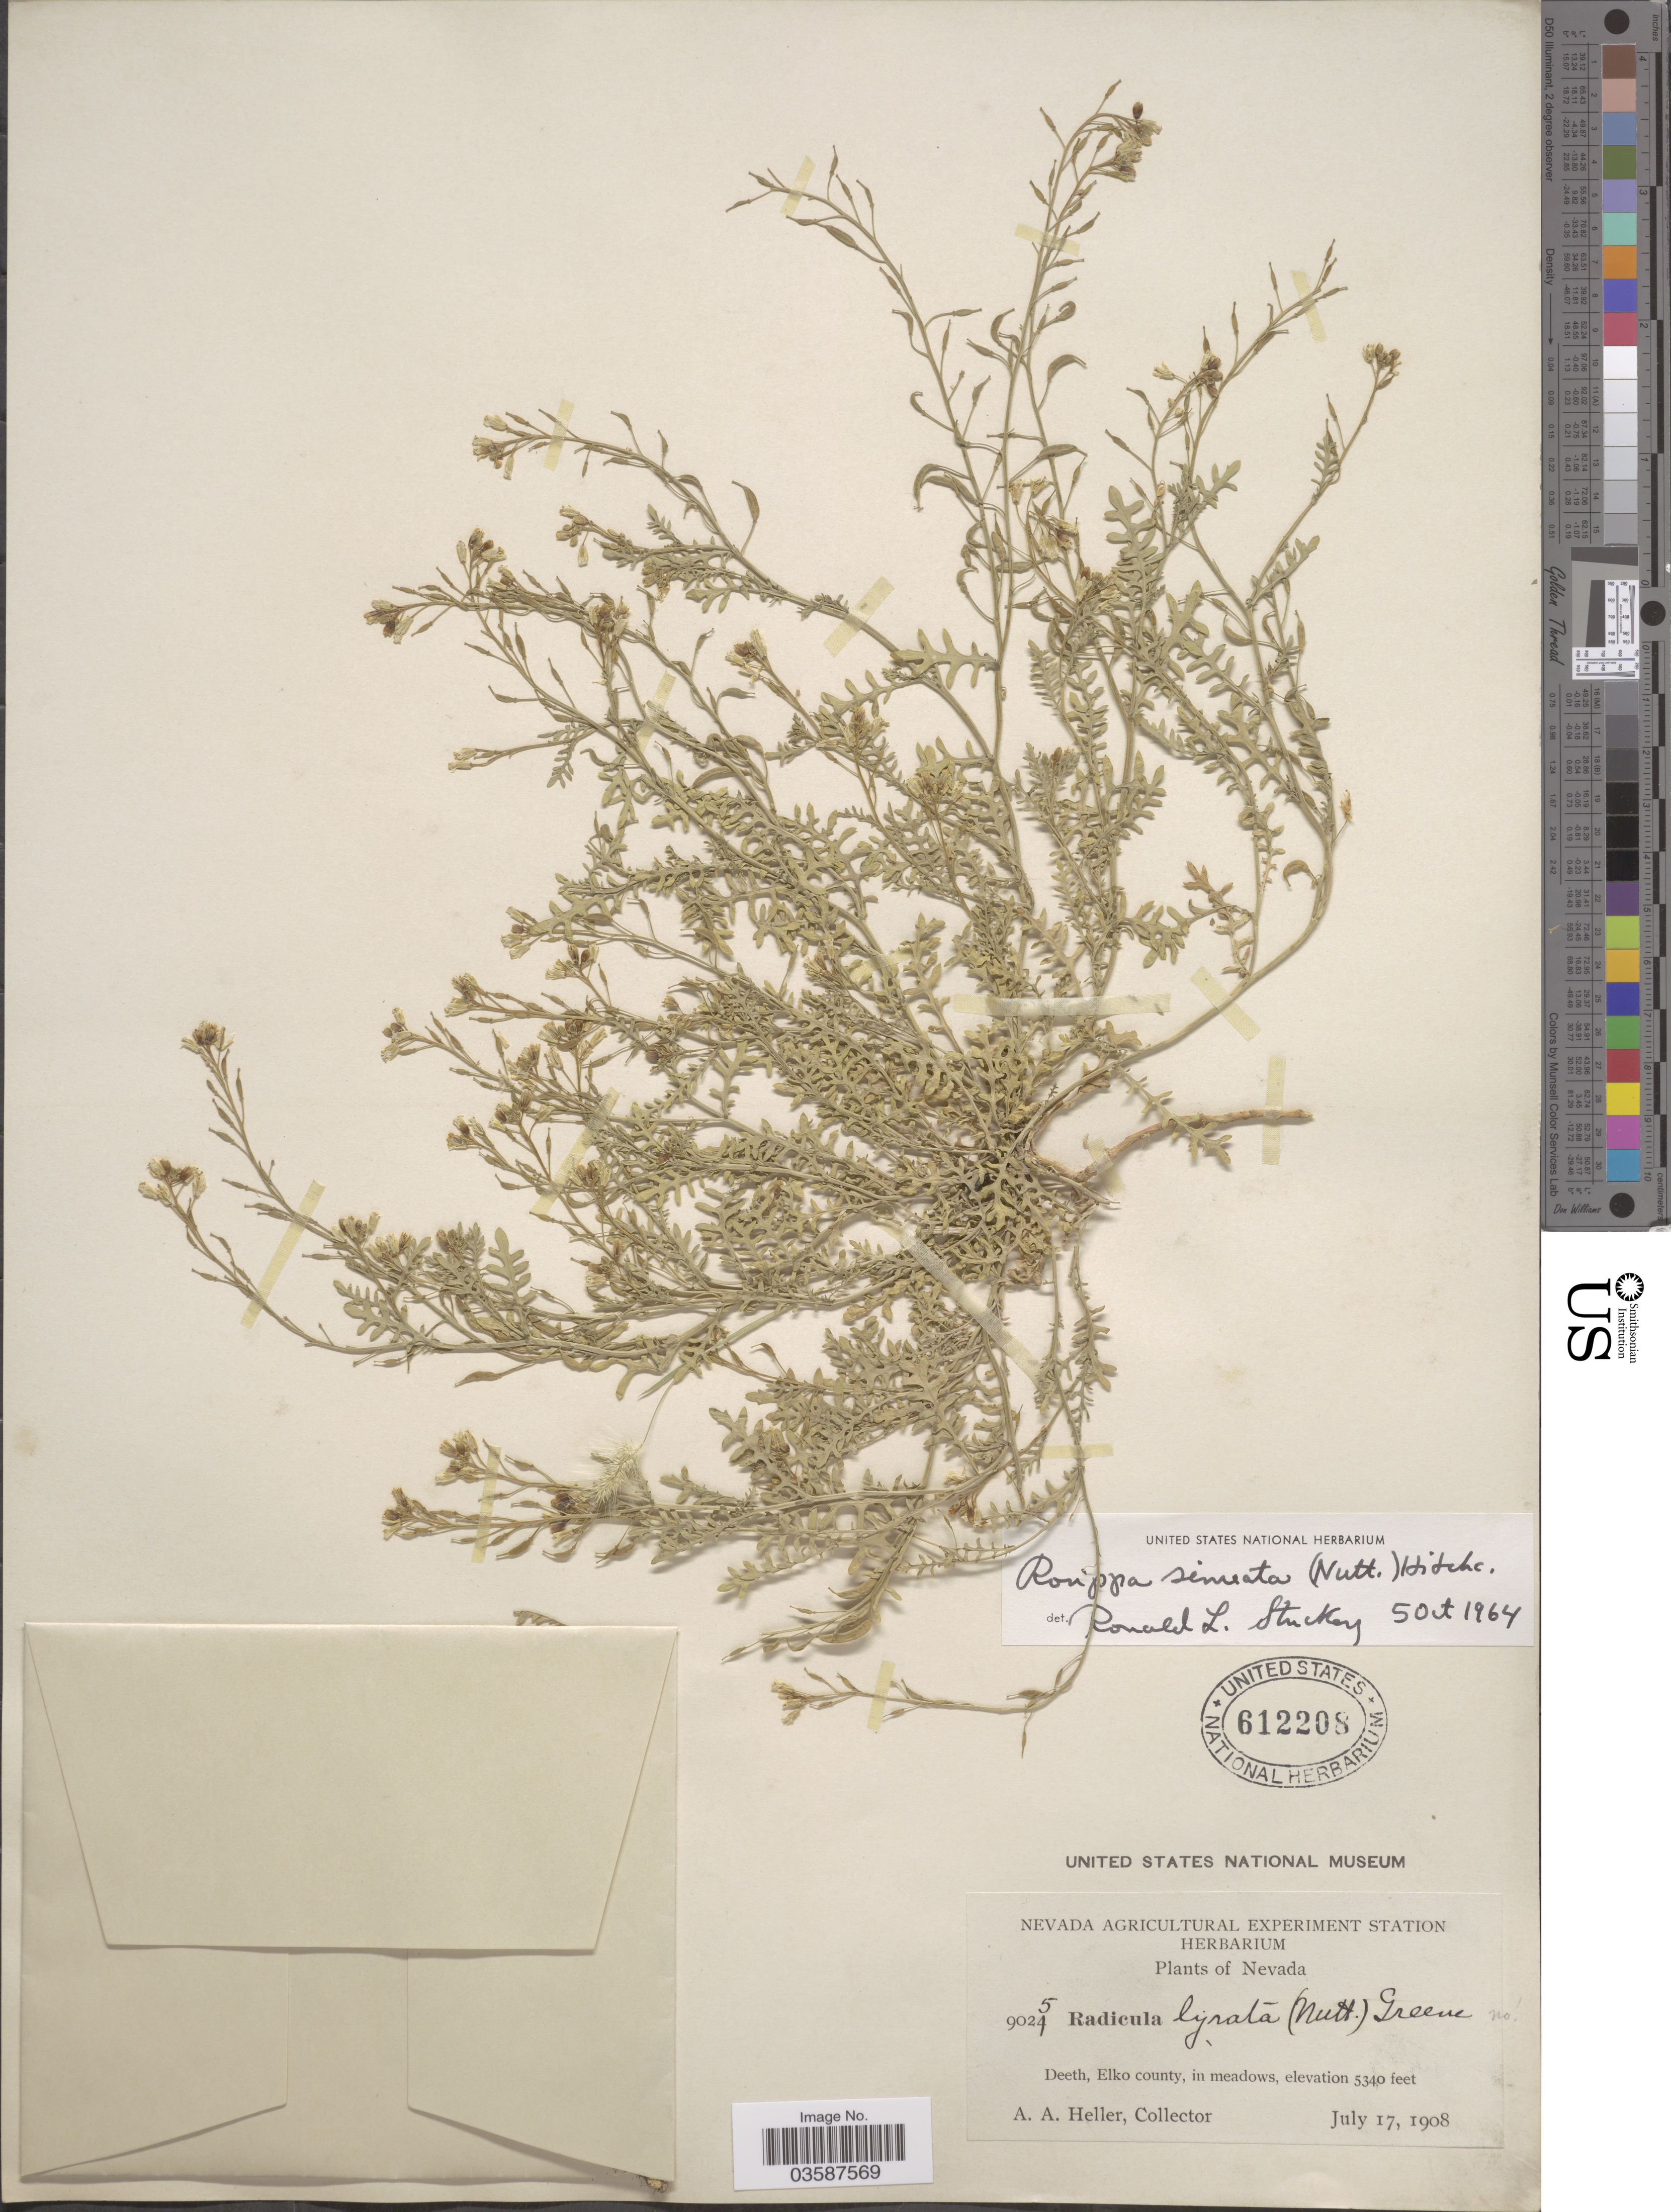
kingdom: Plantae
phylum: Tracheophyta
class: Magnoliopsida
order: Brassicales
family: Brassicaceae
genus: Rorippa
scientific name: Rorippa sinuata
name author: (Nutt.) Hitchc.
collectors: A. A. Heller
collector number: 9025*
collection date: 1908-07-17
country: United States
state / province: Nevada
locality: Deeth, Elko county, in meadows.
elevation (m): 1628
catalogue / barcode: US 612208